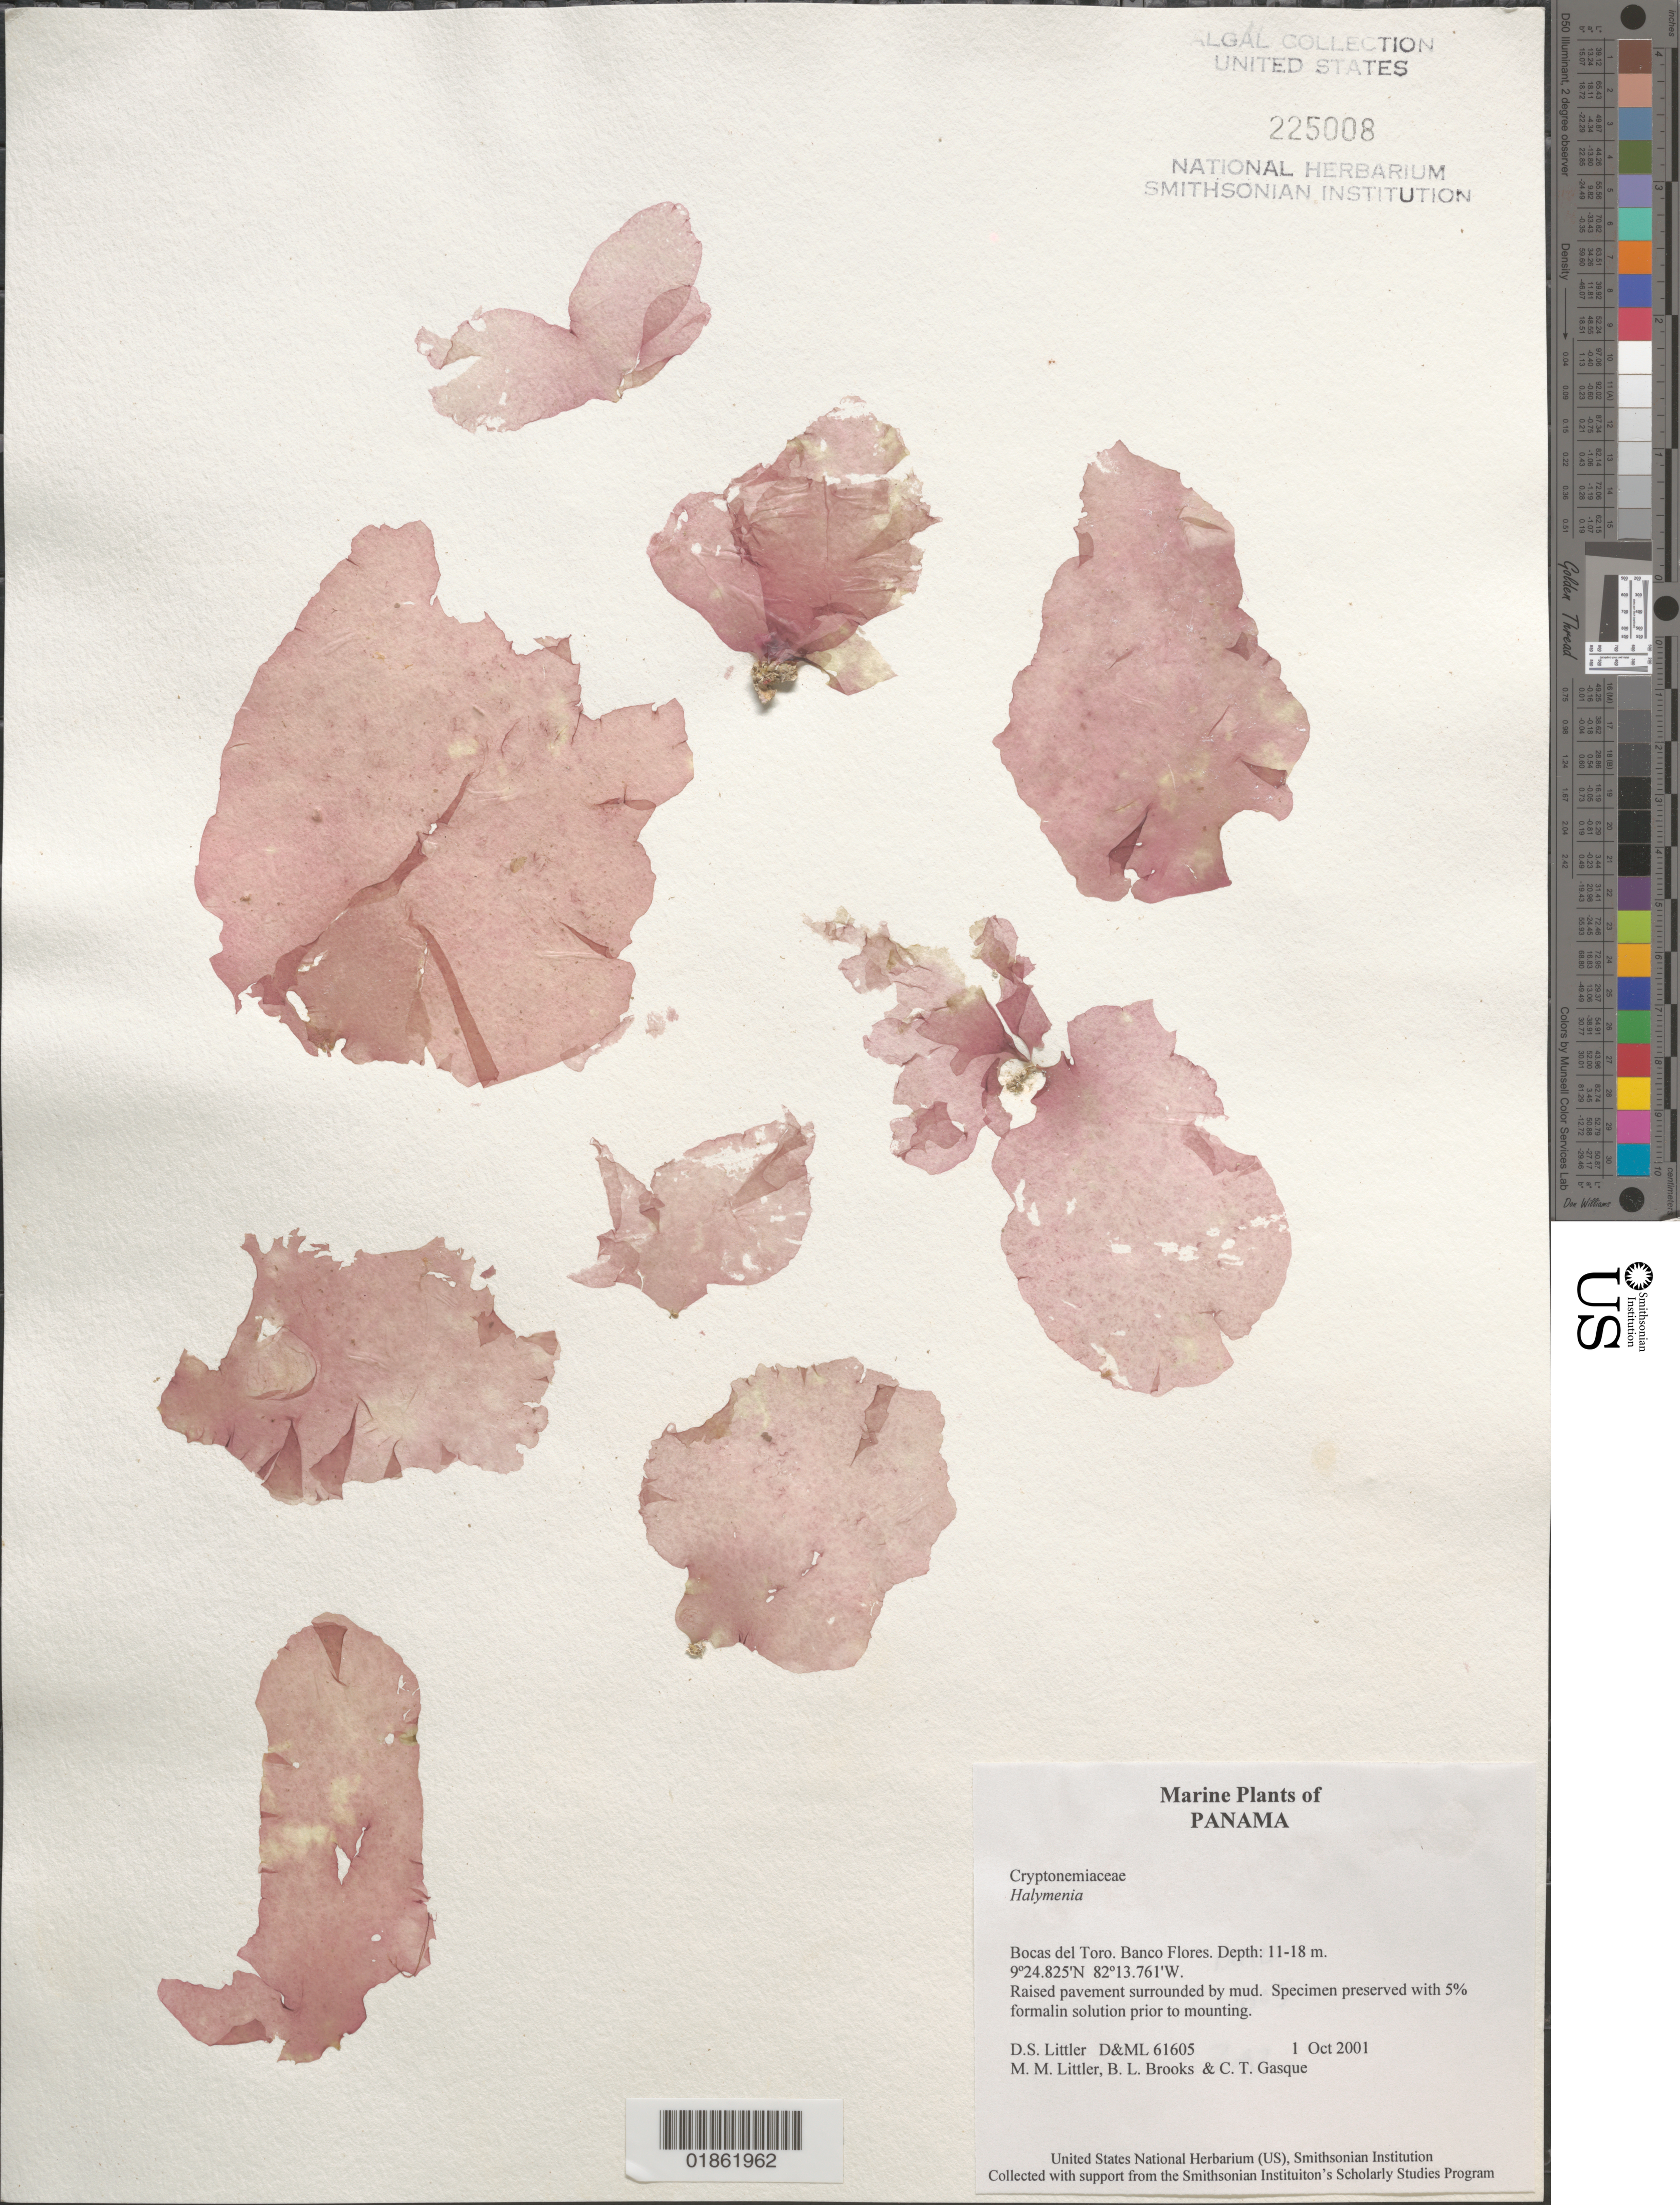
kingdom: Plantae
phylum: Rhodophyta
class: Florideophyceae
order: Halymeniales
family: Halymeniaceae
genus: Halymenia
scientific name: Halymenia sp.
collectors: D. S. Littler, M. M. Littler & C. Gasque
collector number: D&ML 61605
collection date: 2001-10-01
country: Panama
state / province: Bocas del Toro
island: Colón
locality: Isla Colón. Bocas del Toro. Banco Flores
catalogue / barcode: US 225008